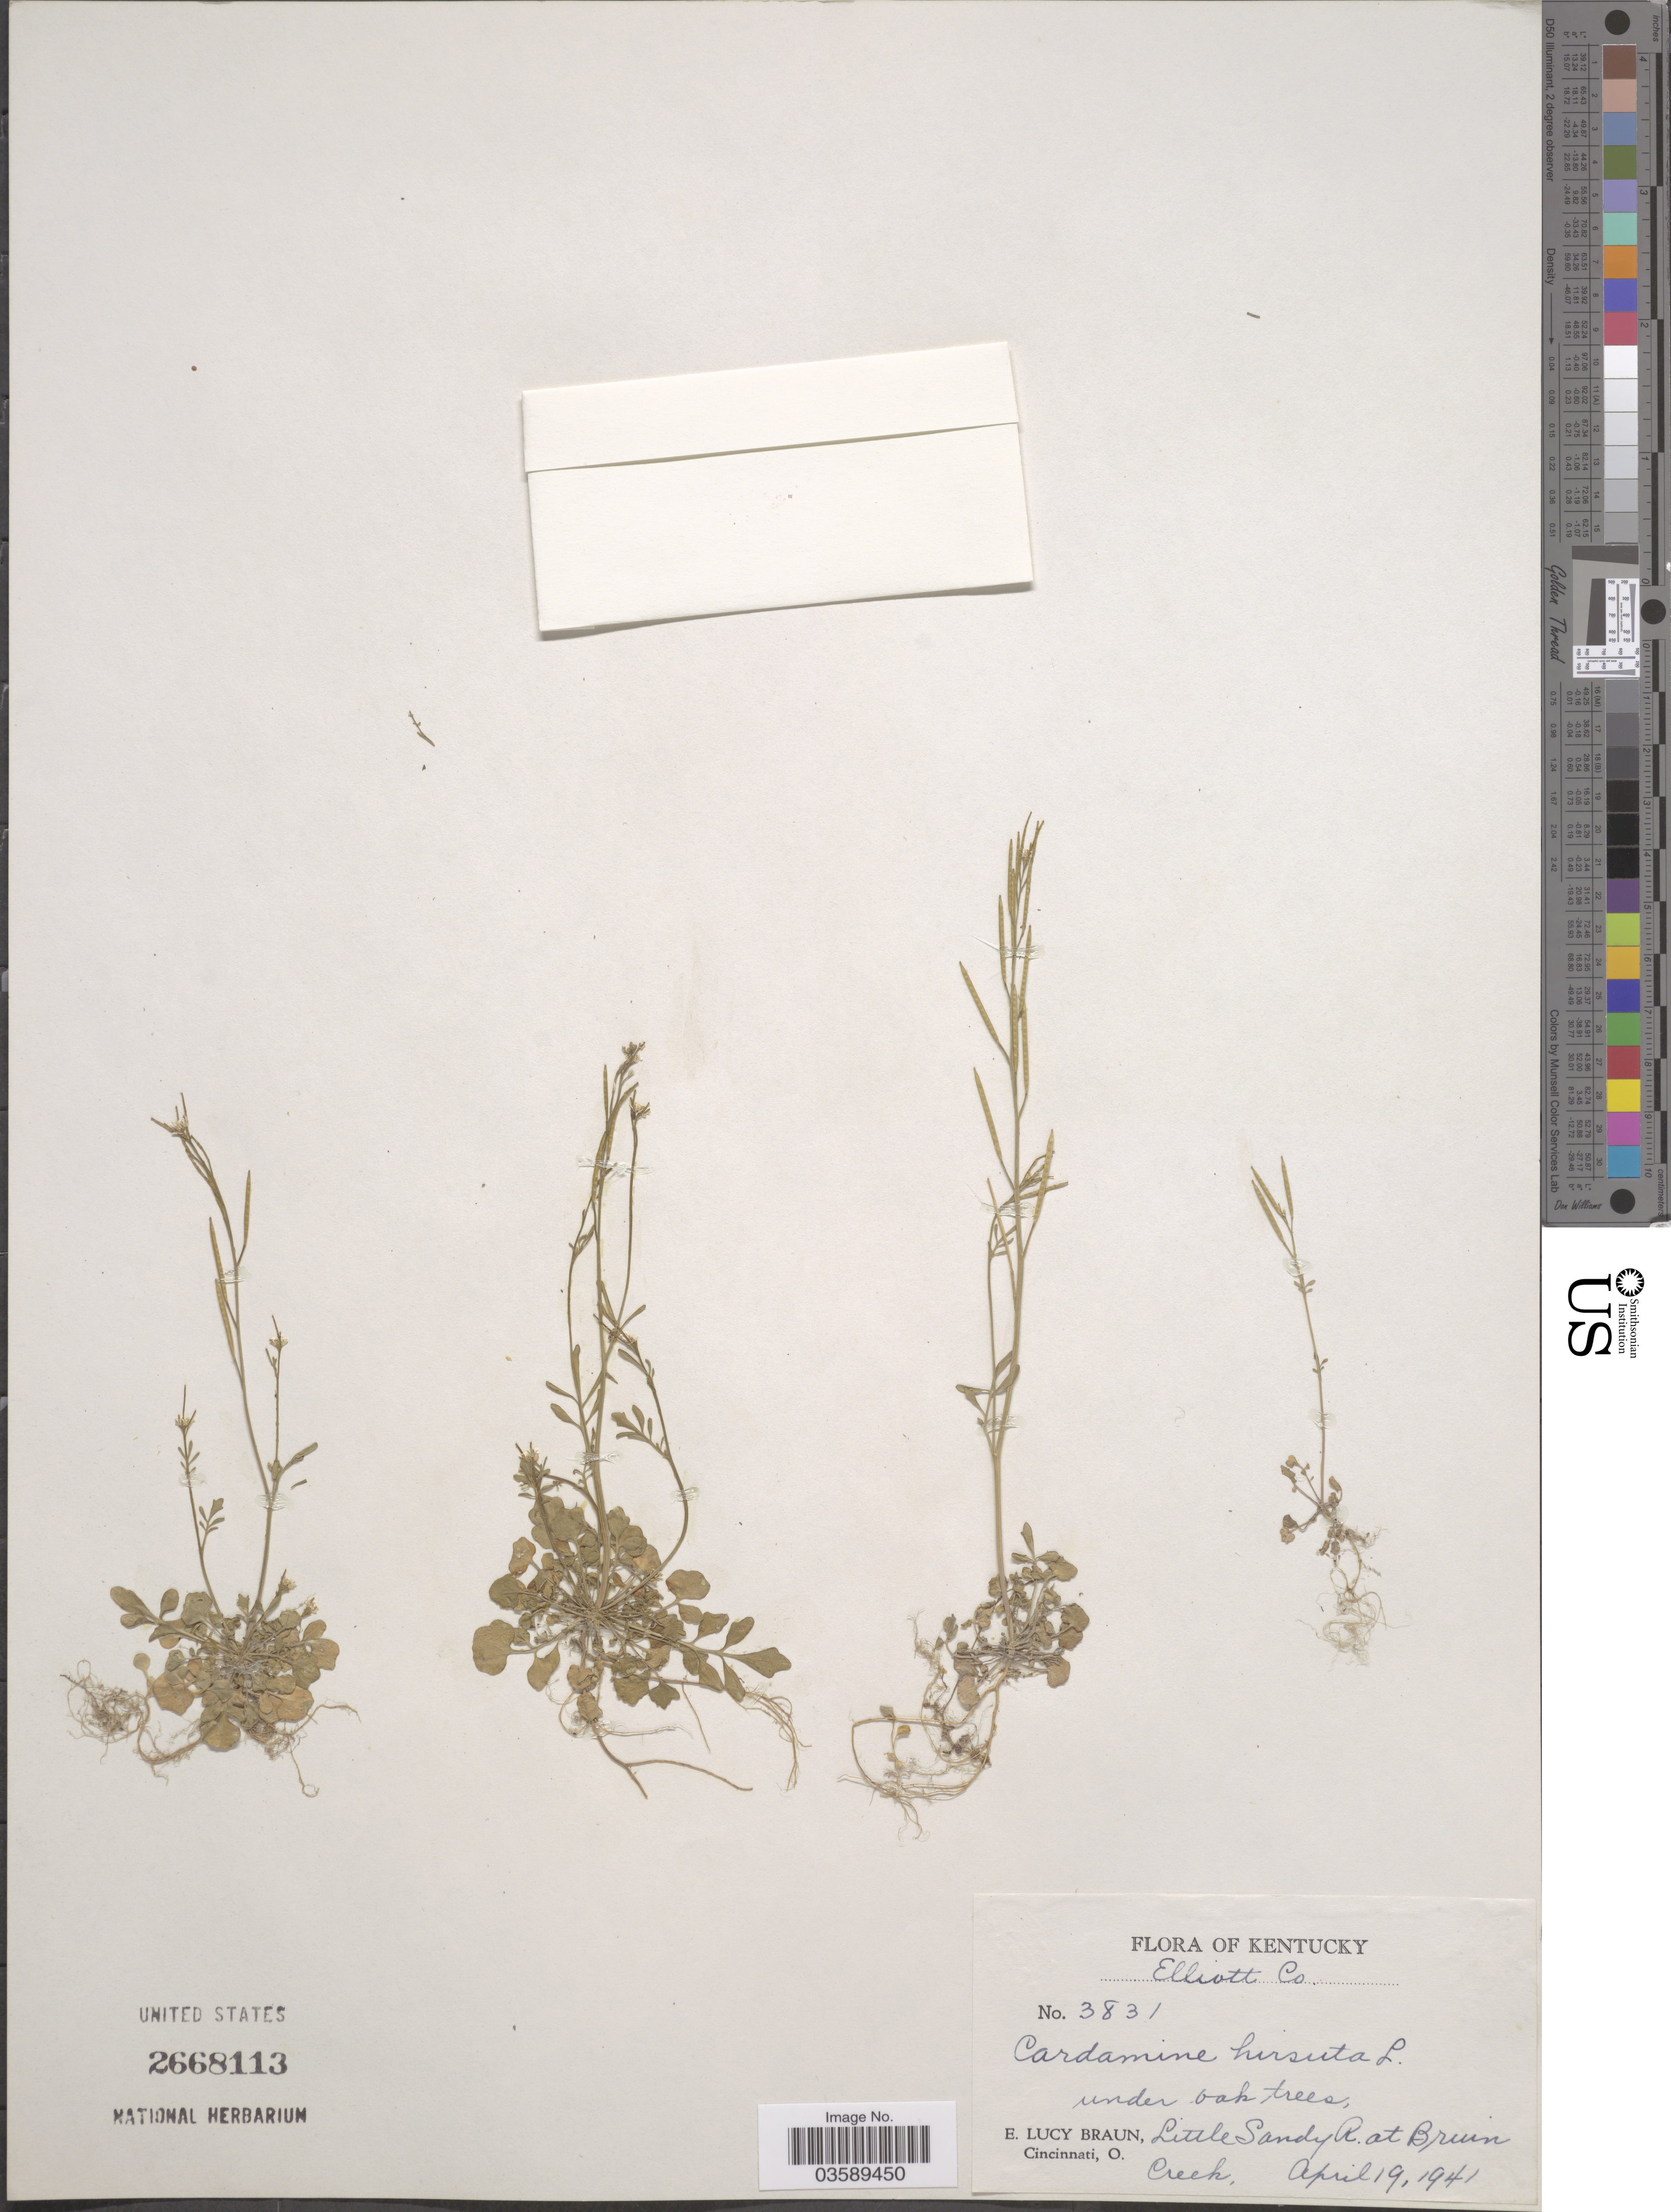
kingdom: Plantae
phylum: Tracheophyta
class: Magnoliopsida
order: Brassicales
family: Brassicaceae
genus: Cardamine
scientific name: Cardamine hirsuta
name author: L.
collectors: E. L. Braun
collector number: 3831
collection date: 1941-04-19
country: United States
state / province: Kentucky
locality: Elliott Co. Little Sandy R. at Bruin Creek.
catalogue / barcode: US 2668113